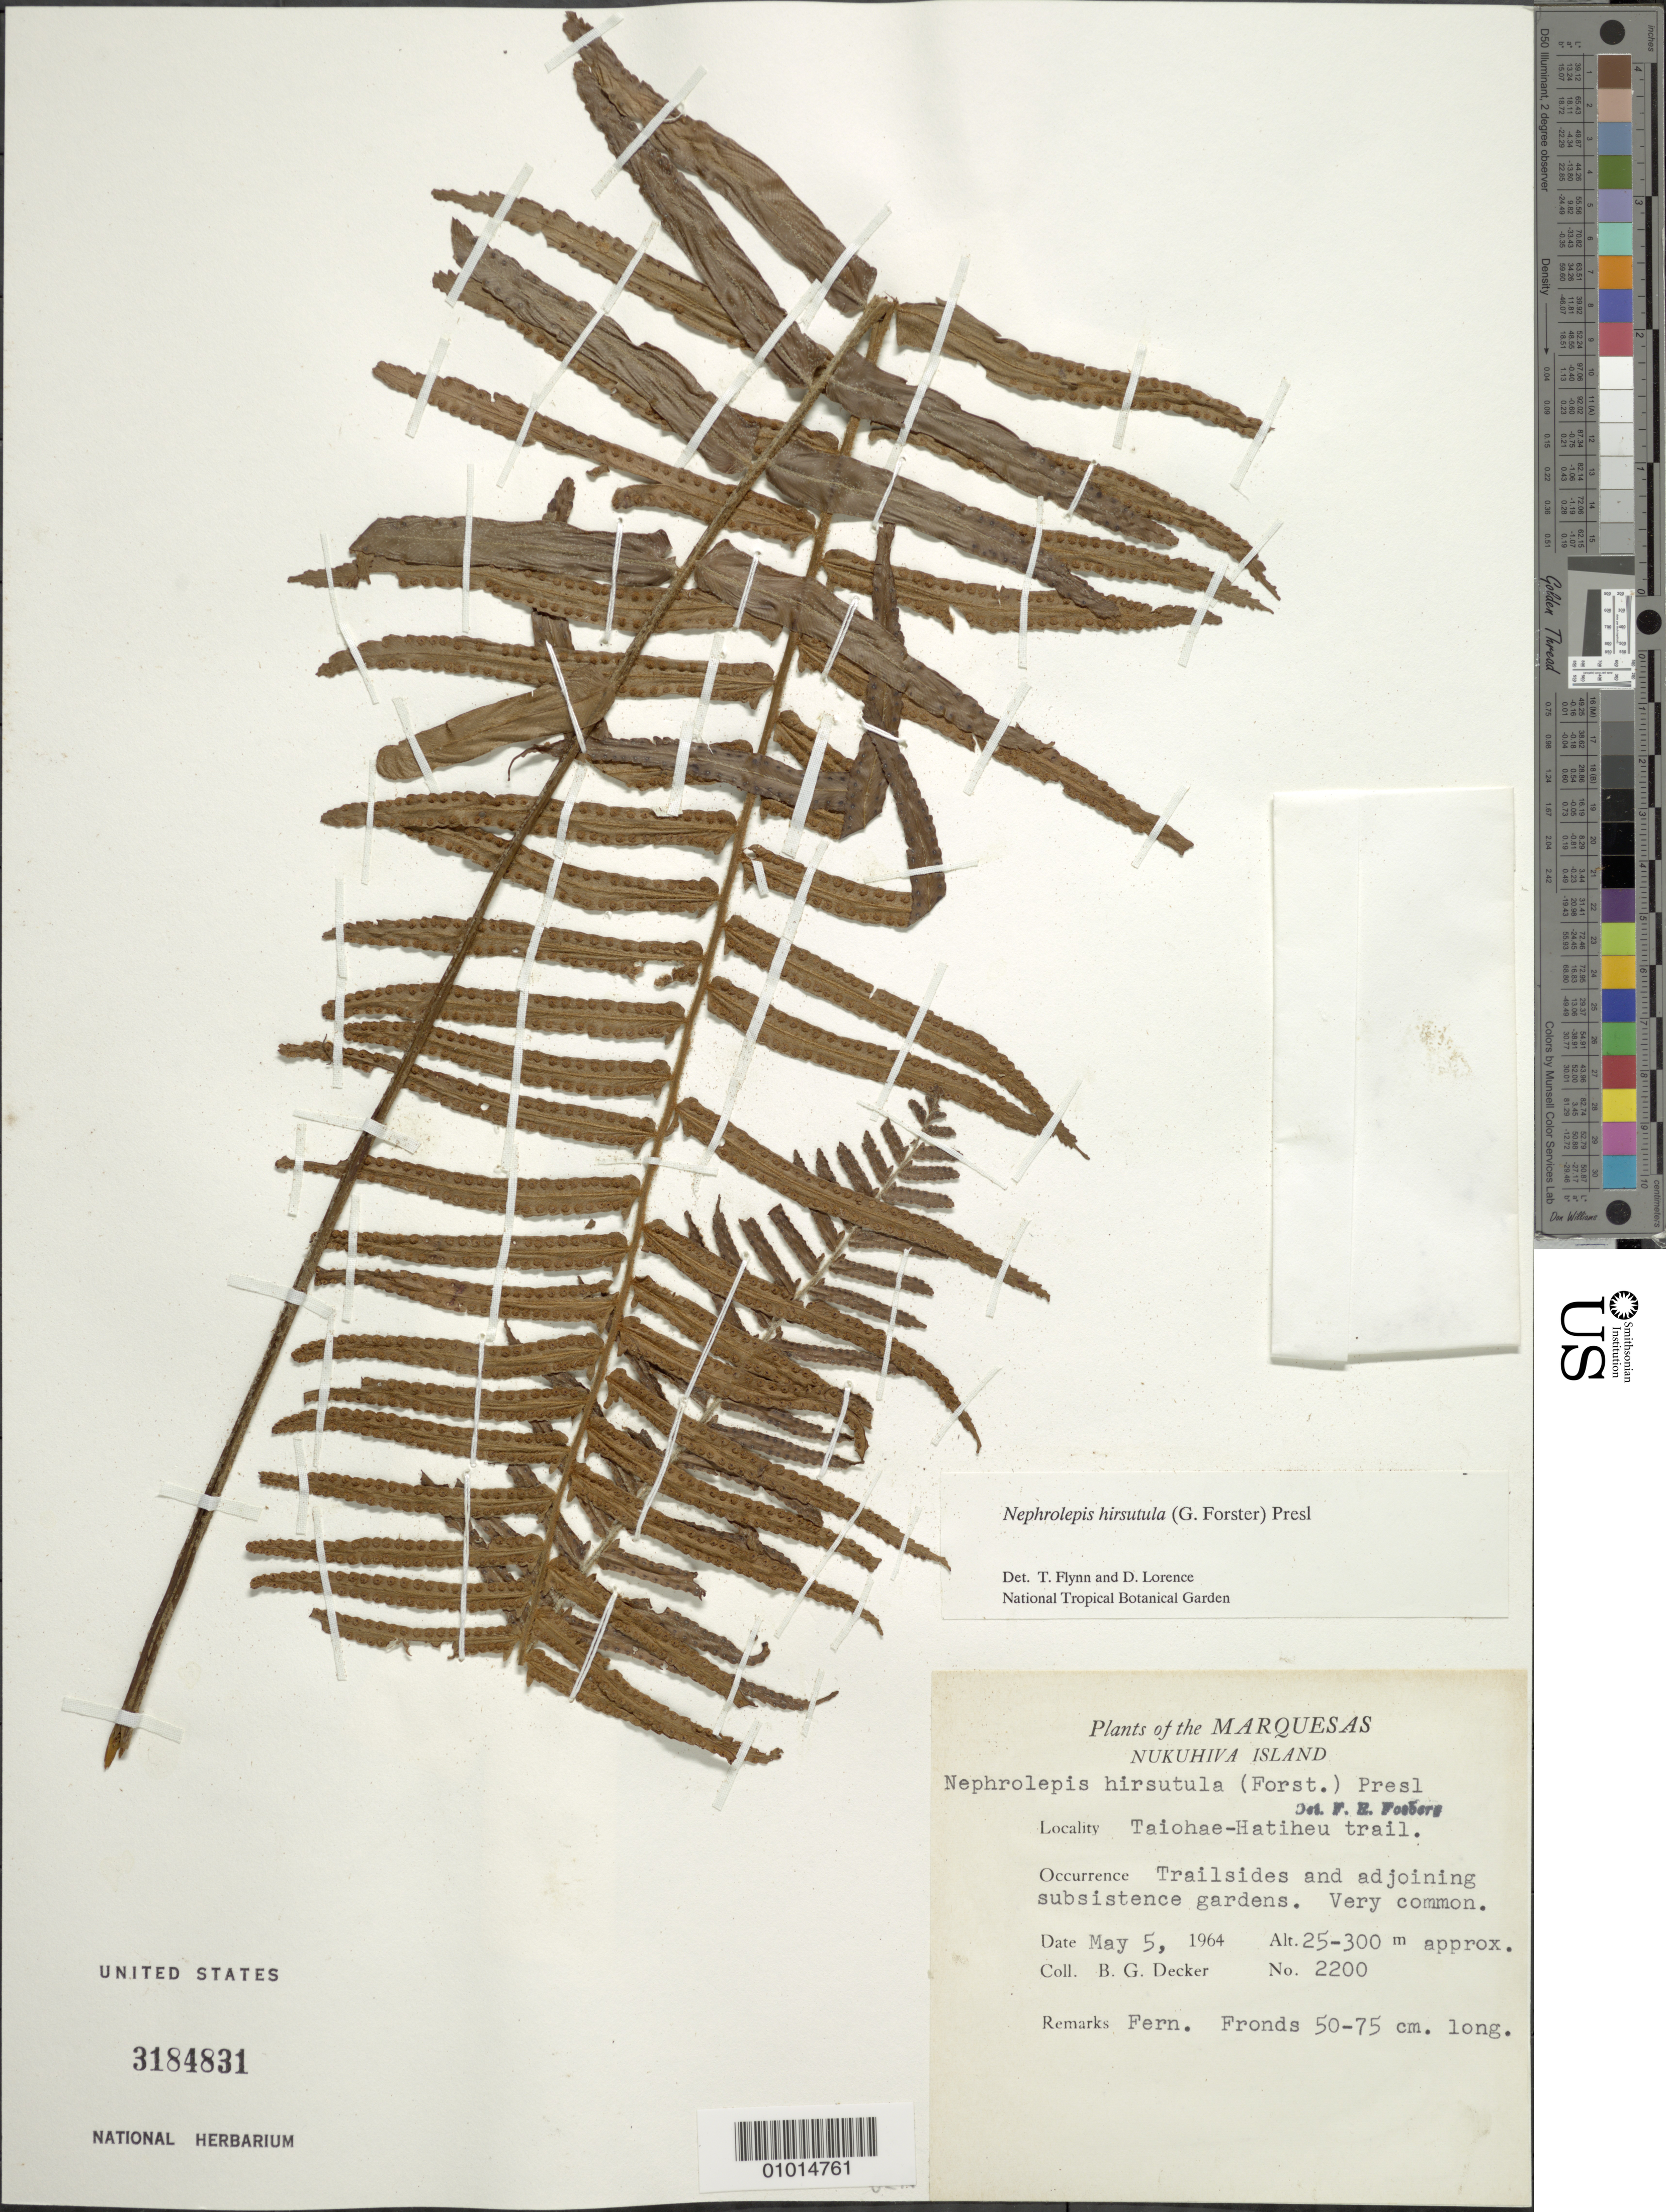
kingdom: Plantae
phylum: Tracheophyta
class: Polypodiopsida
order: Polypodiales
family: Nephrolepidaceae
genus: Nephrolepis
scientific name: Nephrolepis hirsutula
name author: (G. Forst.) C. Presl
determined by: Lorence, David H., (PTBG), National Tropical Botanical Garden (UNITED STATES)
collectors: B. G. Decker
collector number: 2200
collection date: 1964-05-05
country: French Polynesia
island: Nuku Hiva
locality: Taiohae-Hatiheu Trail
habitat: Trailsides and adjoining subsistence gardens; very common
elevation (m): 25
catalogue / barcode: US 3184831